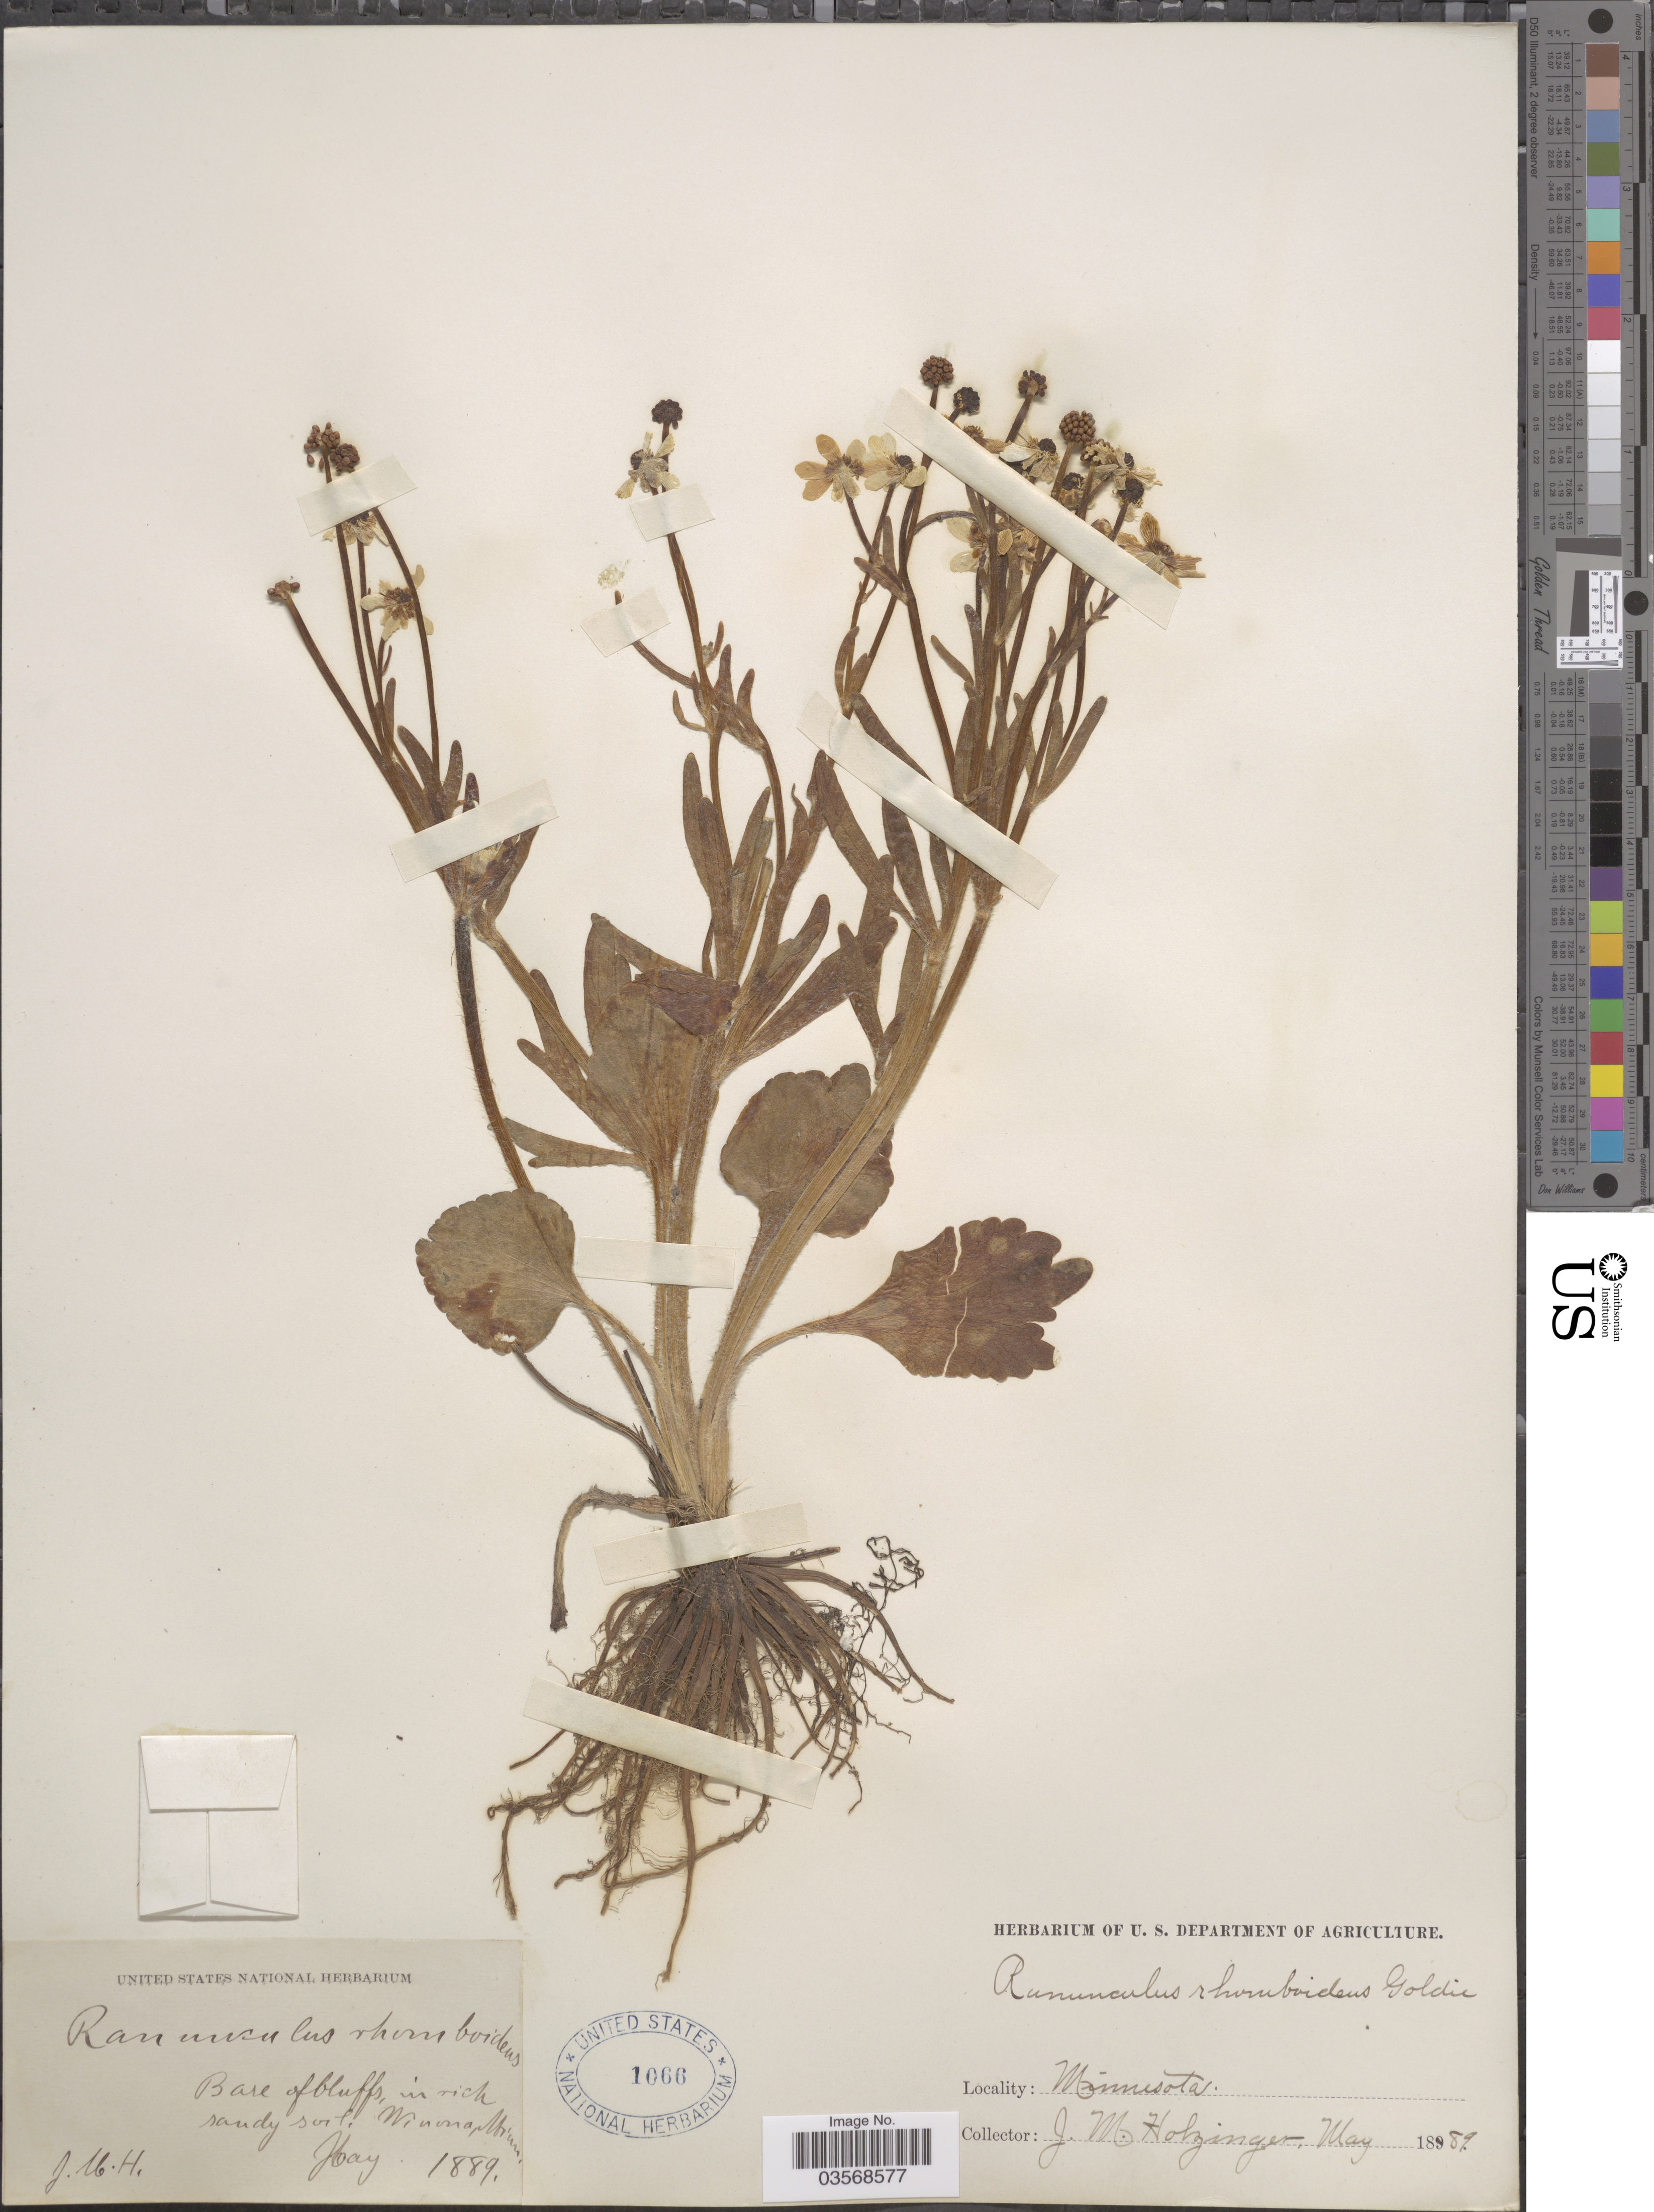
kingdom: Plantae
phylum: Tracheophyta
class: Magnoliopsida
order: Ranunculales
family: Ranunculaceae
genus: Ranunculus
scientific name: Ranunculus ovalis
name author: Raf.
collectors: J. M. Holzinger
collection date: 1889-05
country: United States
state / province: Minnesota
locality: Base of bluffs, in rich sandy soil, Winona.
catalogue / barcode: US 1066